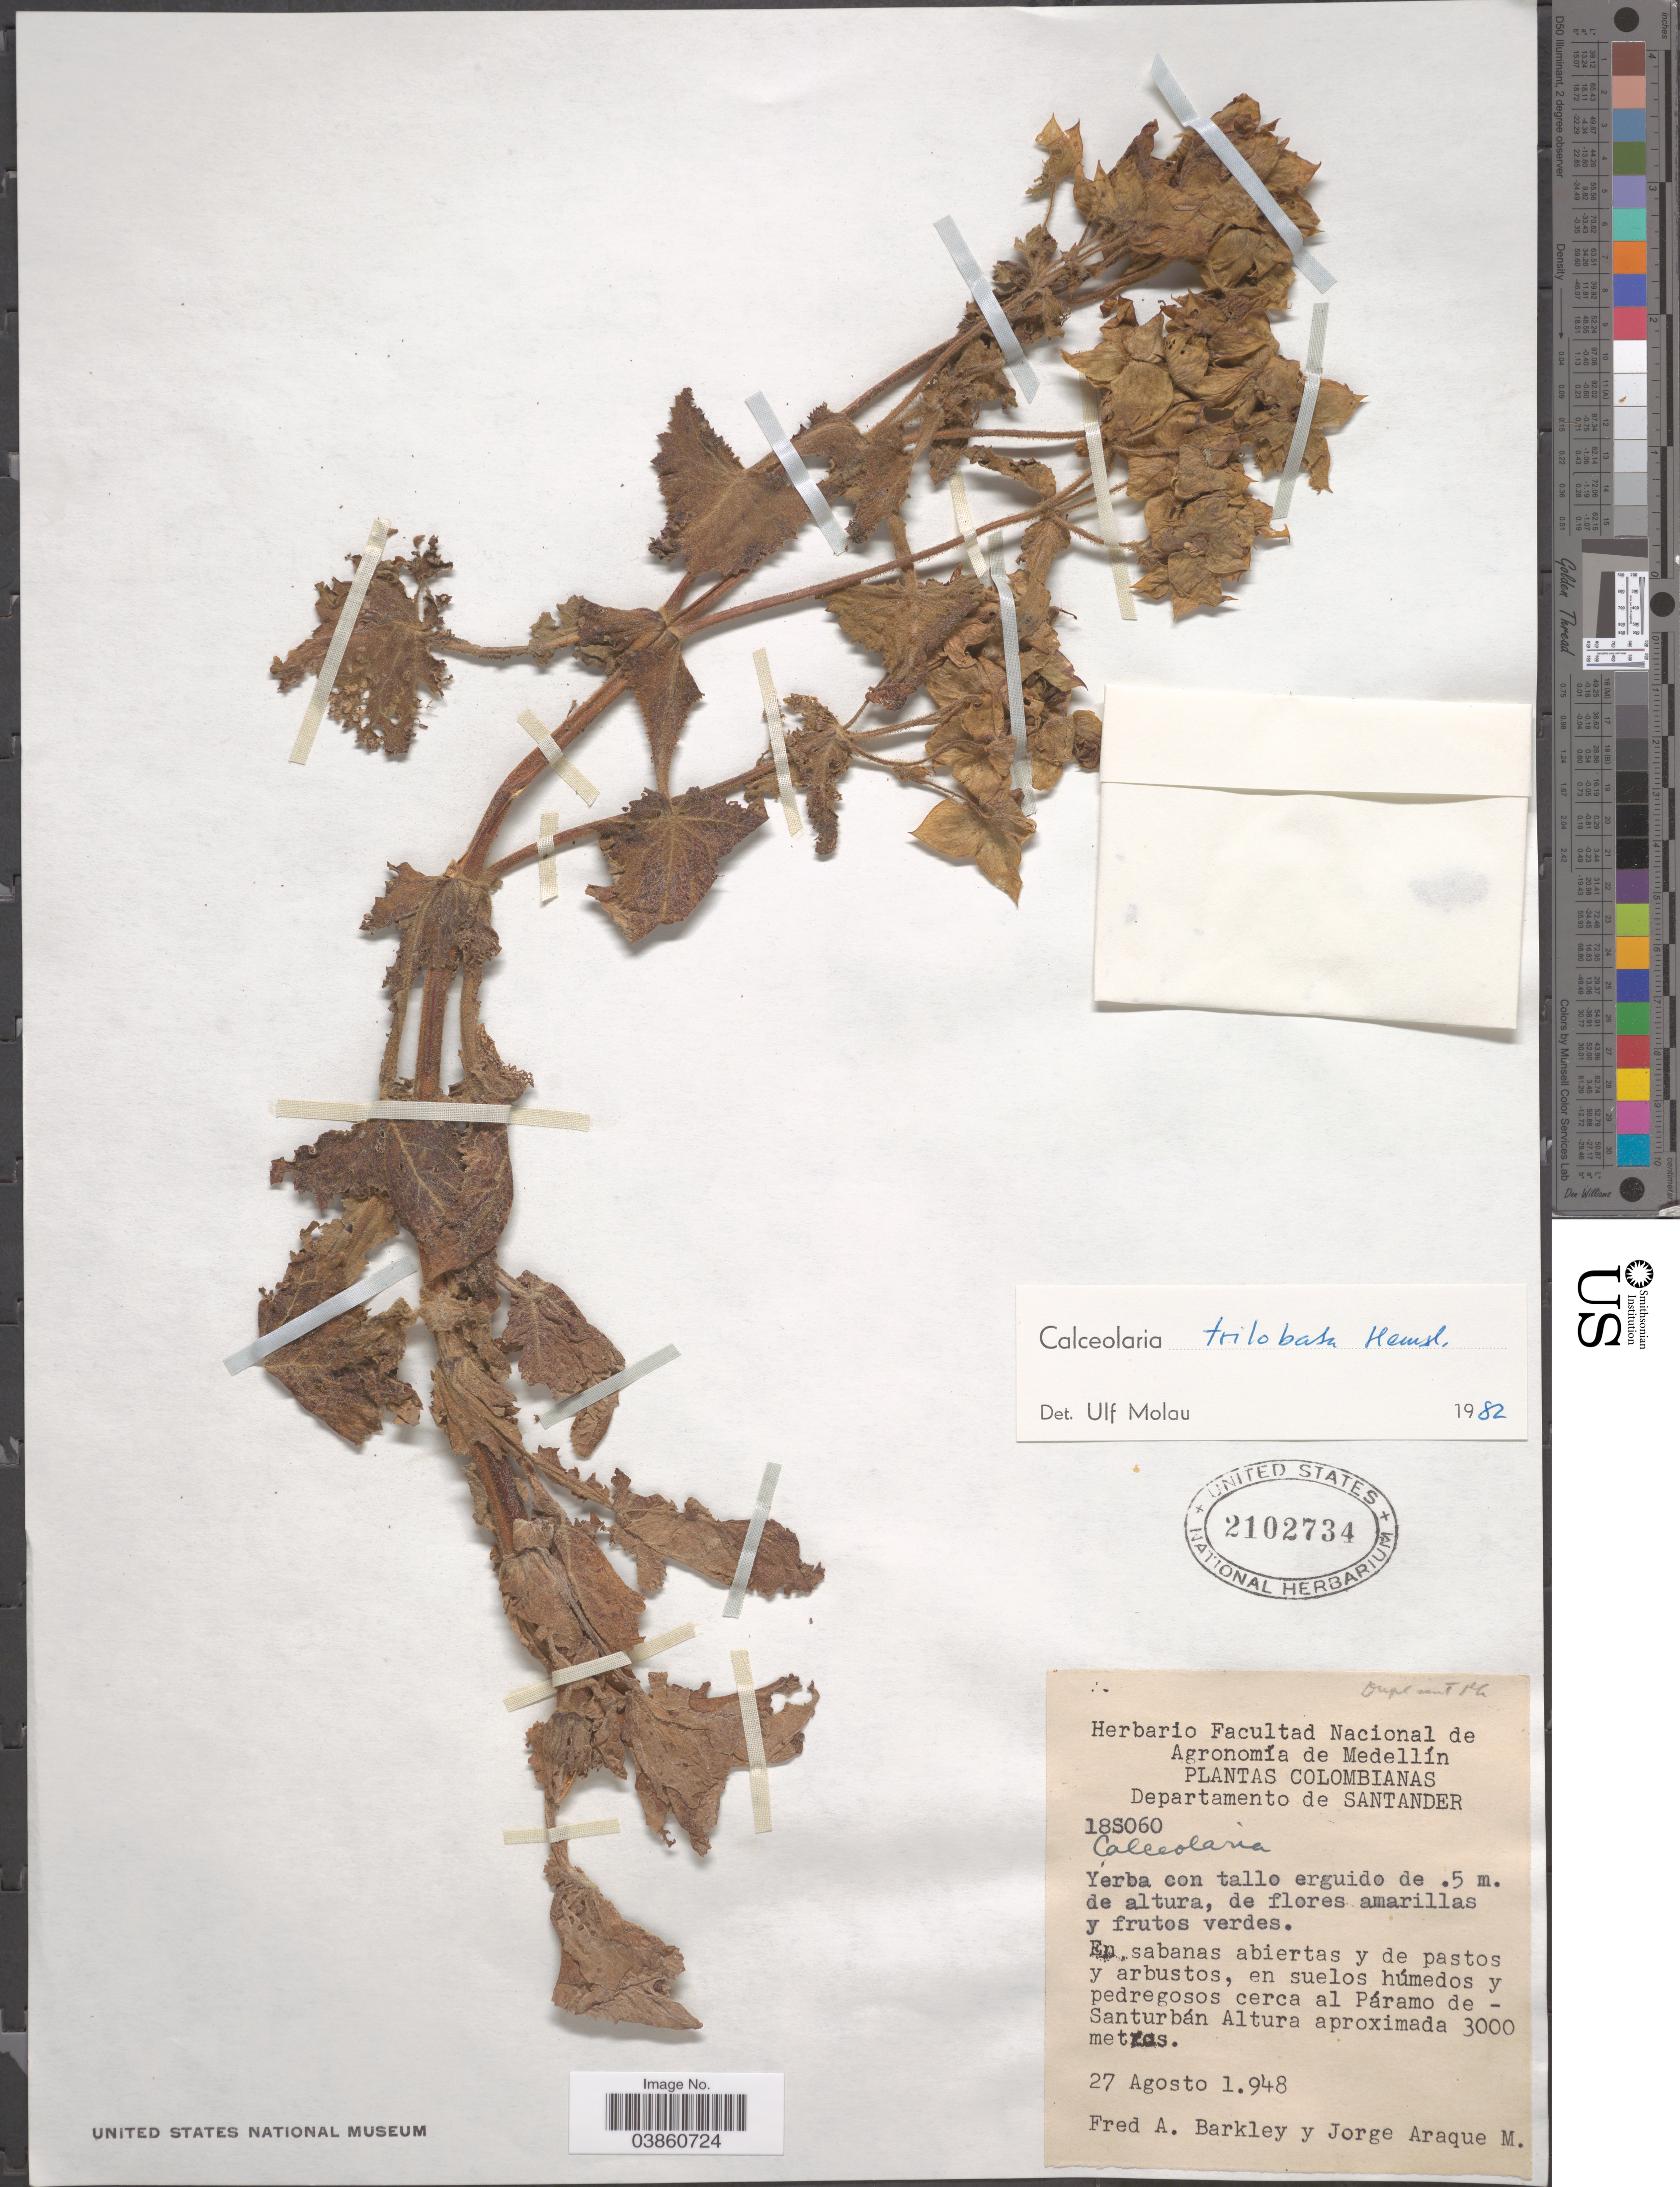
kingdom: Plantae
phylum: Tracheophyta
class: Magnoliopsida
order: Lamiales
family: Calceolariaceae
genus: Calceolaria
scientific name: Calceolaria trilobata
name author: Hemsl.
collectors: F. A. Barkley & J. Araque Molina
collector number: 18S060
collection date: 1948-08-27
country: Colombia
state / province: Santander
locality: Departamento de Santander. En sabanas abiertas y de pastos y arbustos, en suelos húmedos y pedregosos cerca al Páramo de - Santurbán.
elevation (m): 3000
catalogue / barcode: US 2102734